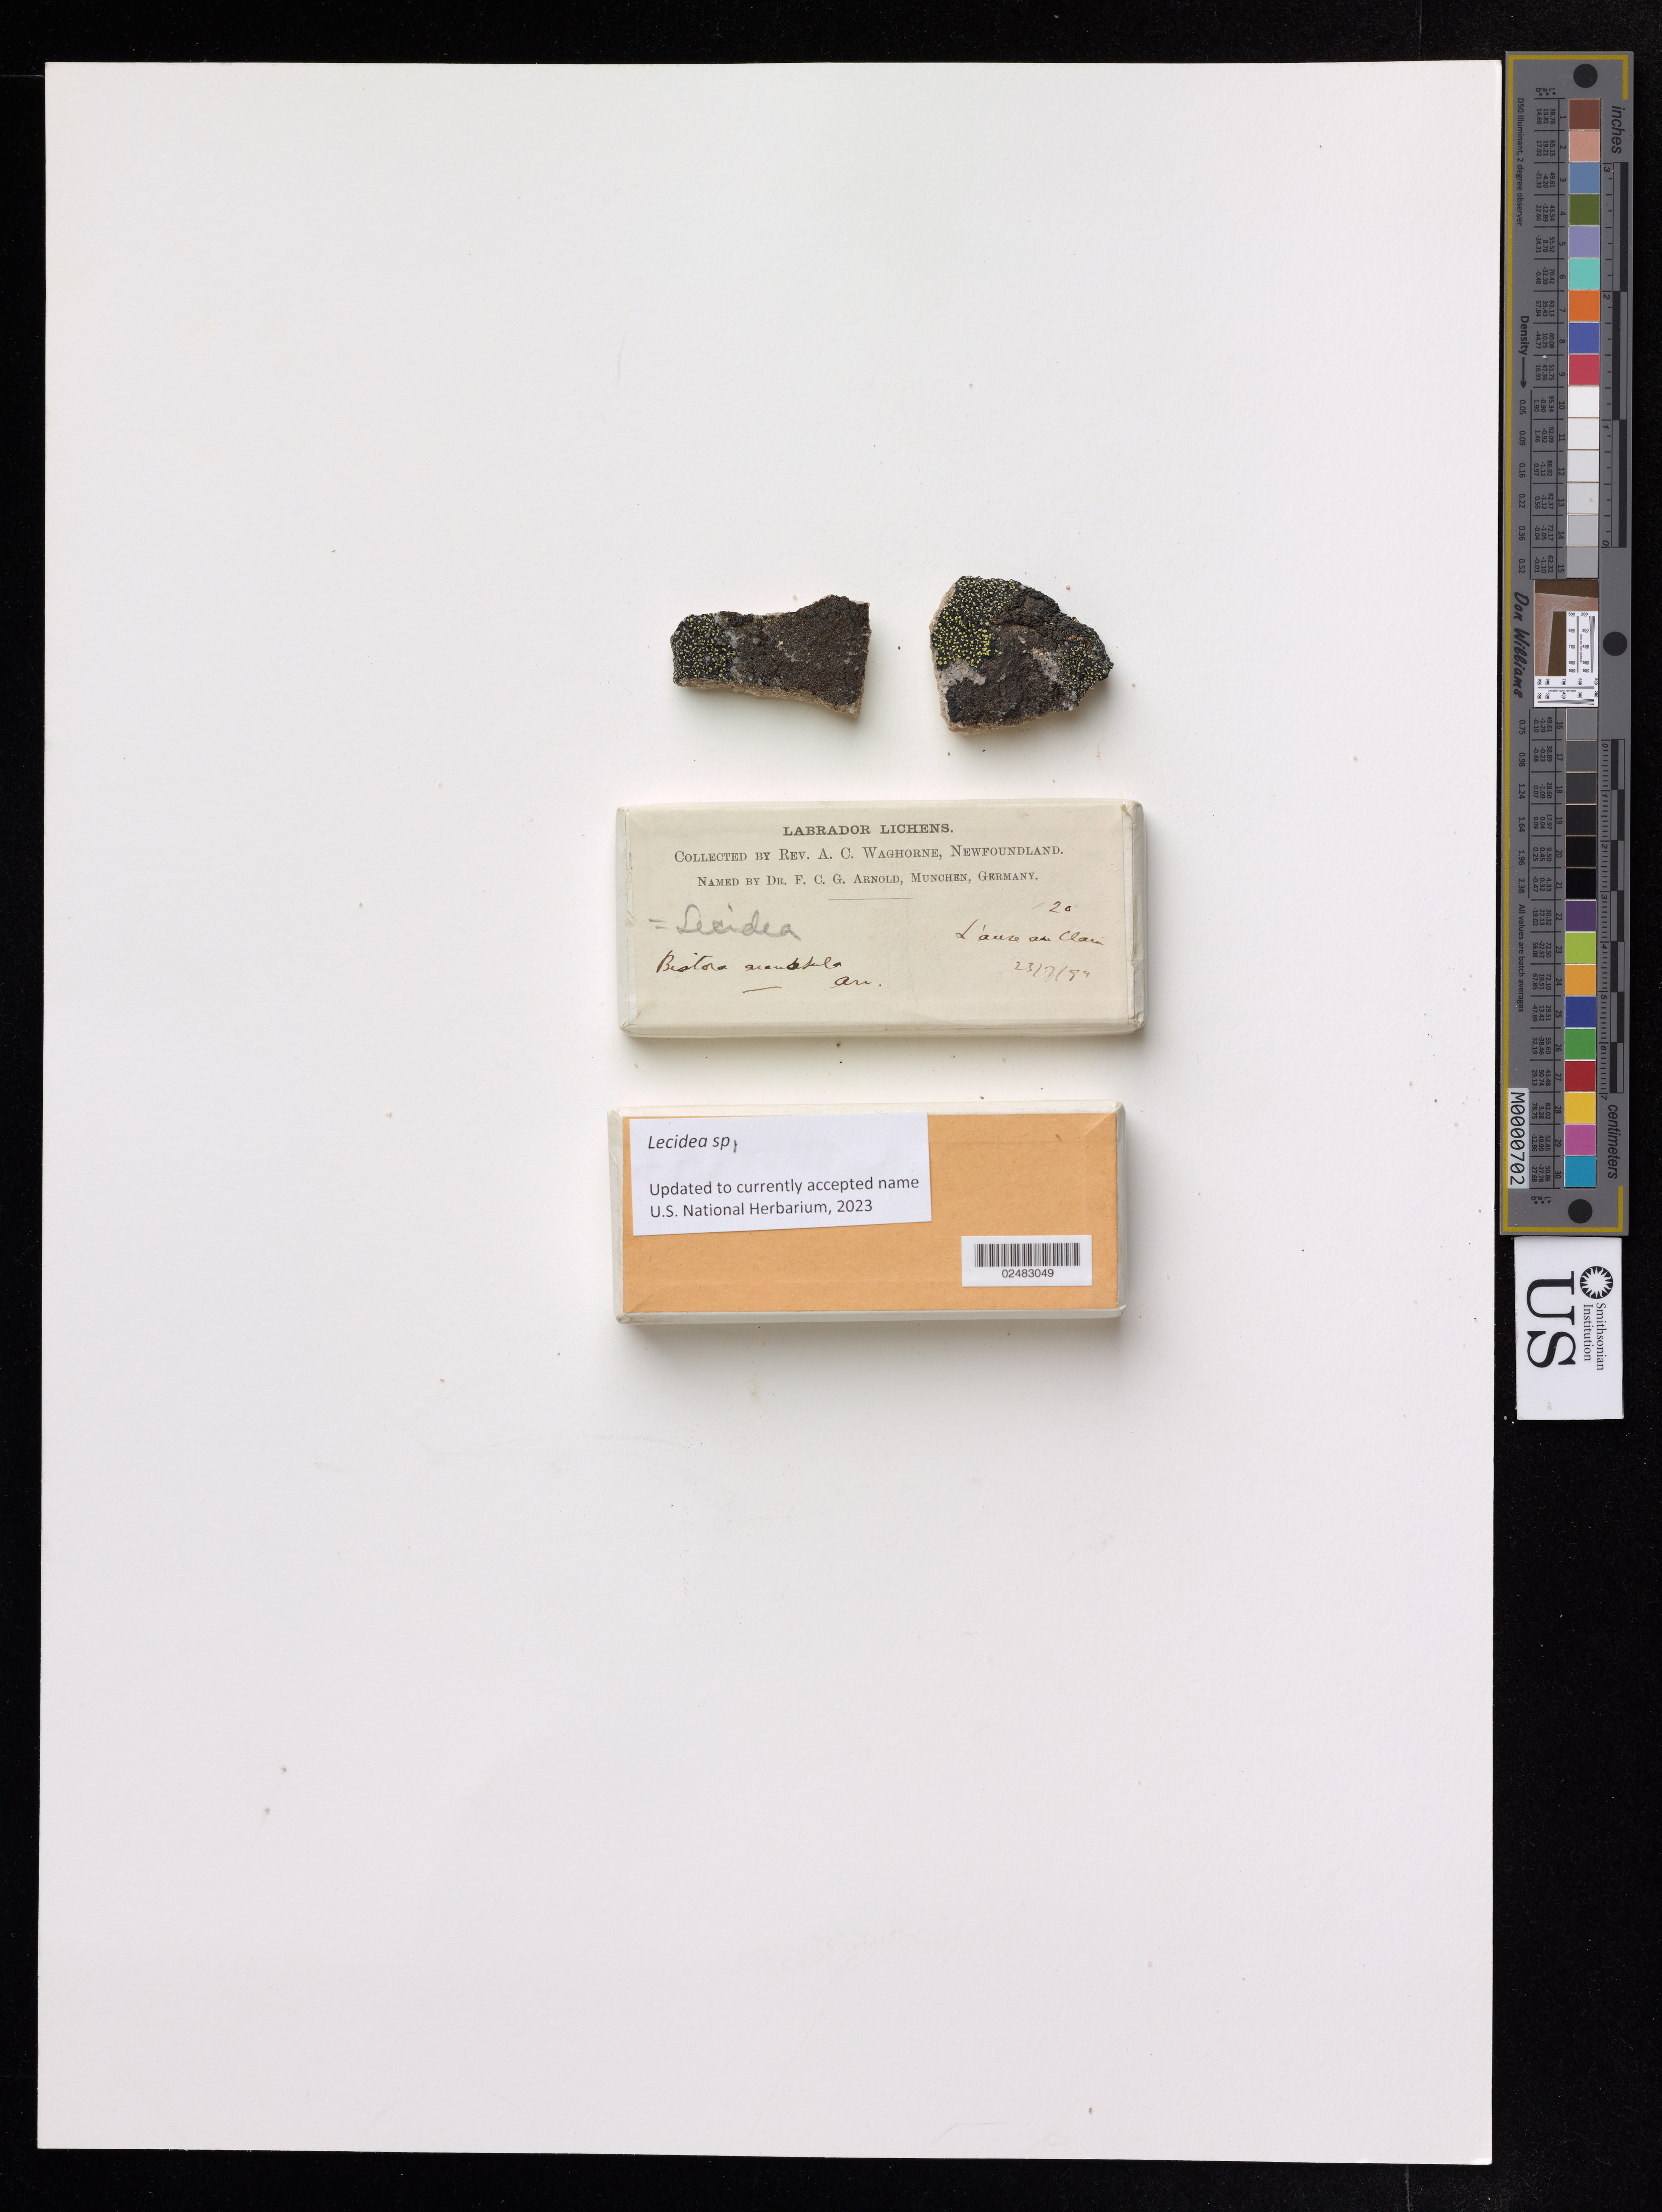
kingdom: Fungi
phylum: Ascomycota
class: Lecanoromycetes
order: Lecideales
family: Lecideaceae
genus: Lecidea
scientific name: Lecidea sp.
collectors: A. Waghorne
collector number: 120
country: Canada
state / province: Newfoundland and Labrador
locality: L'Anse au Clair